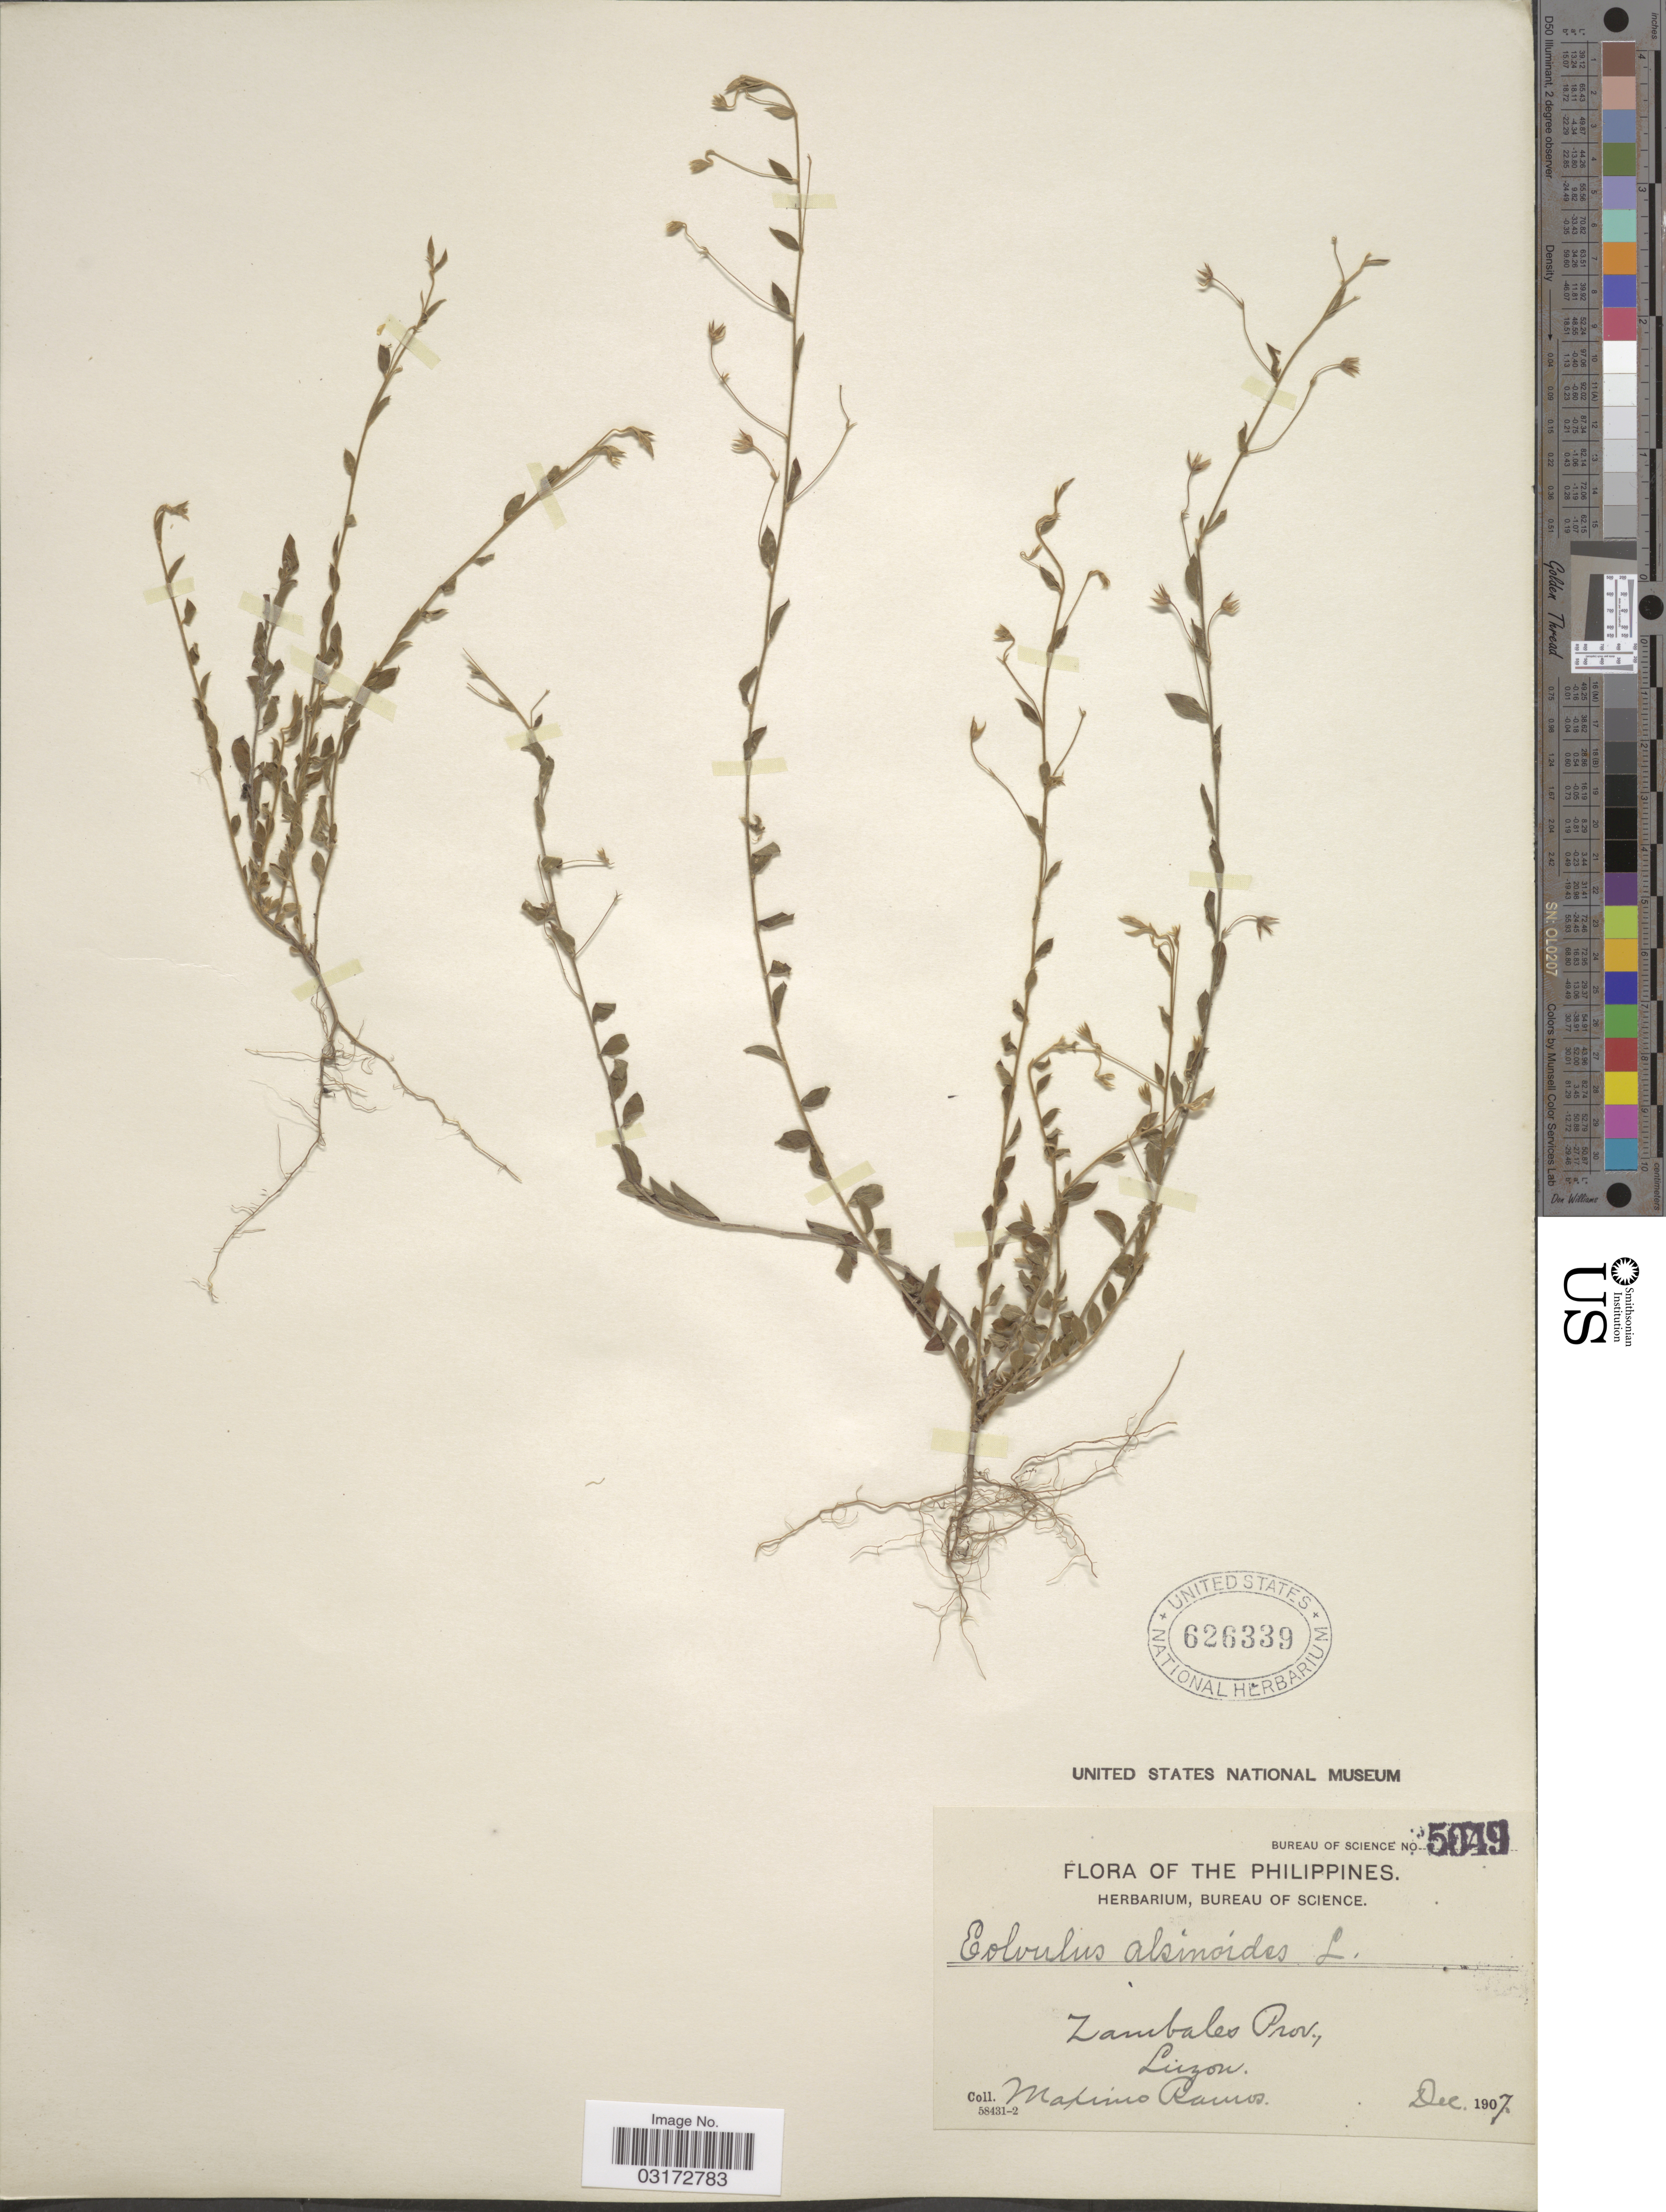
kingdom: Plantae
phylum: Tracheophyta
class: Magnoliopsida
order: Solanales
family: Convolvulaceae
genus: Evolvulus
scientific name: Evolvulus alsinoides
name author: (L.) L.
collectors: M. Ramos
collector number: Bureau of Science 5049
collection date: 1907-12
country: Philippines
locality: Zambales Prov., Luzon.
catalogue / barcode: US 626339